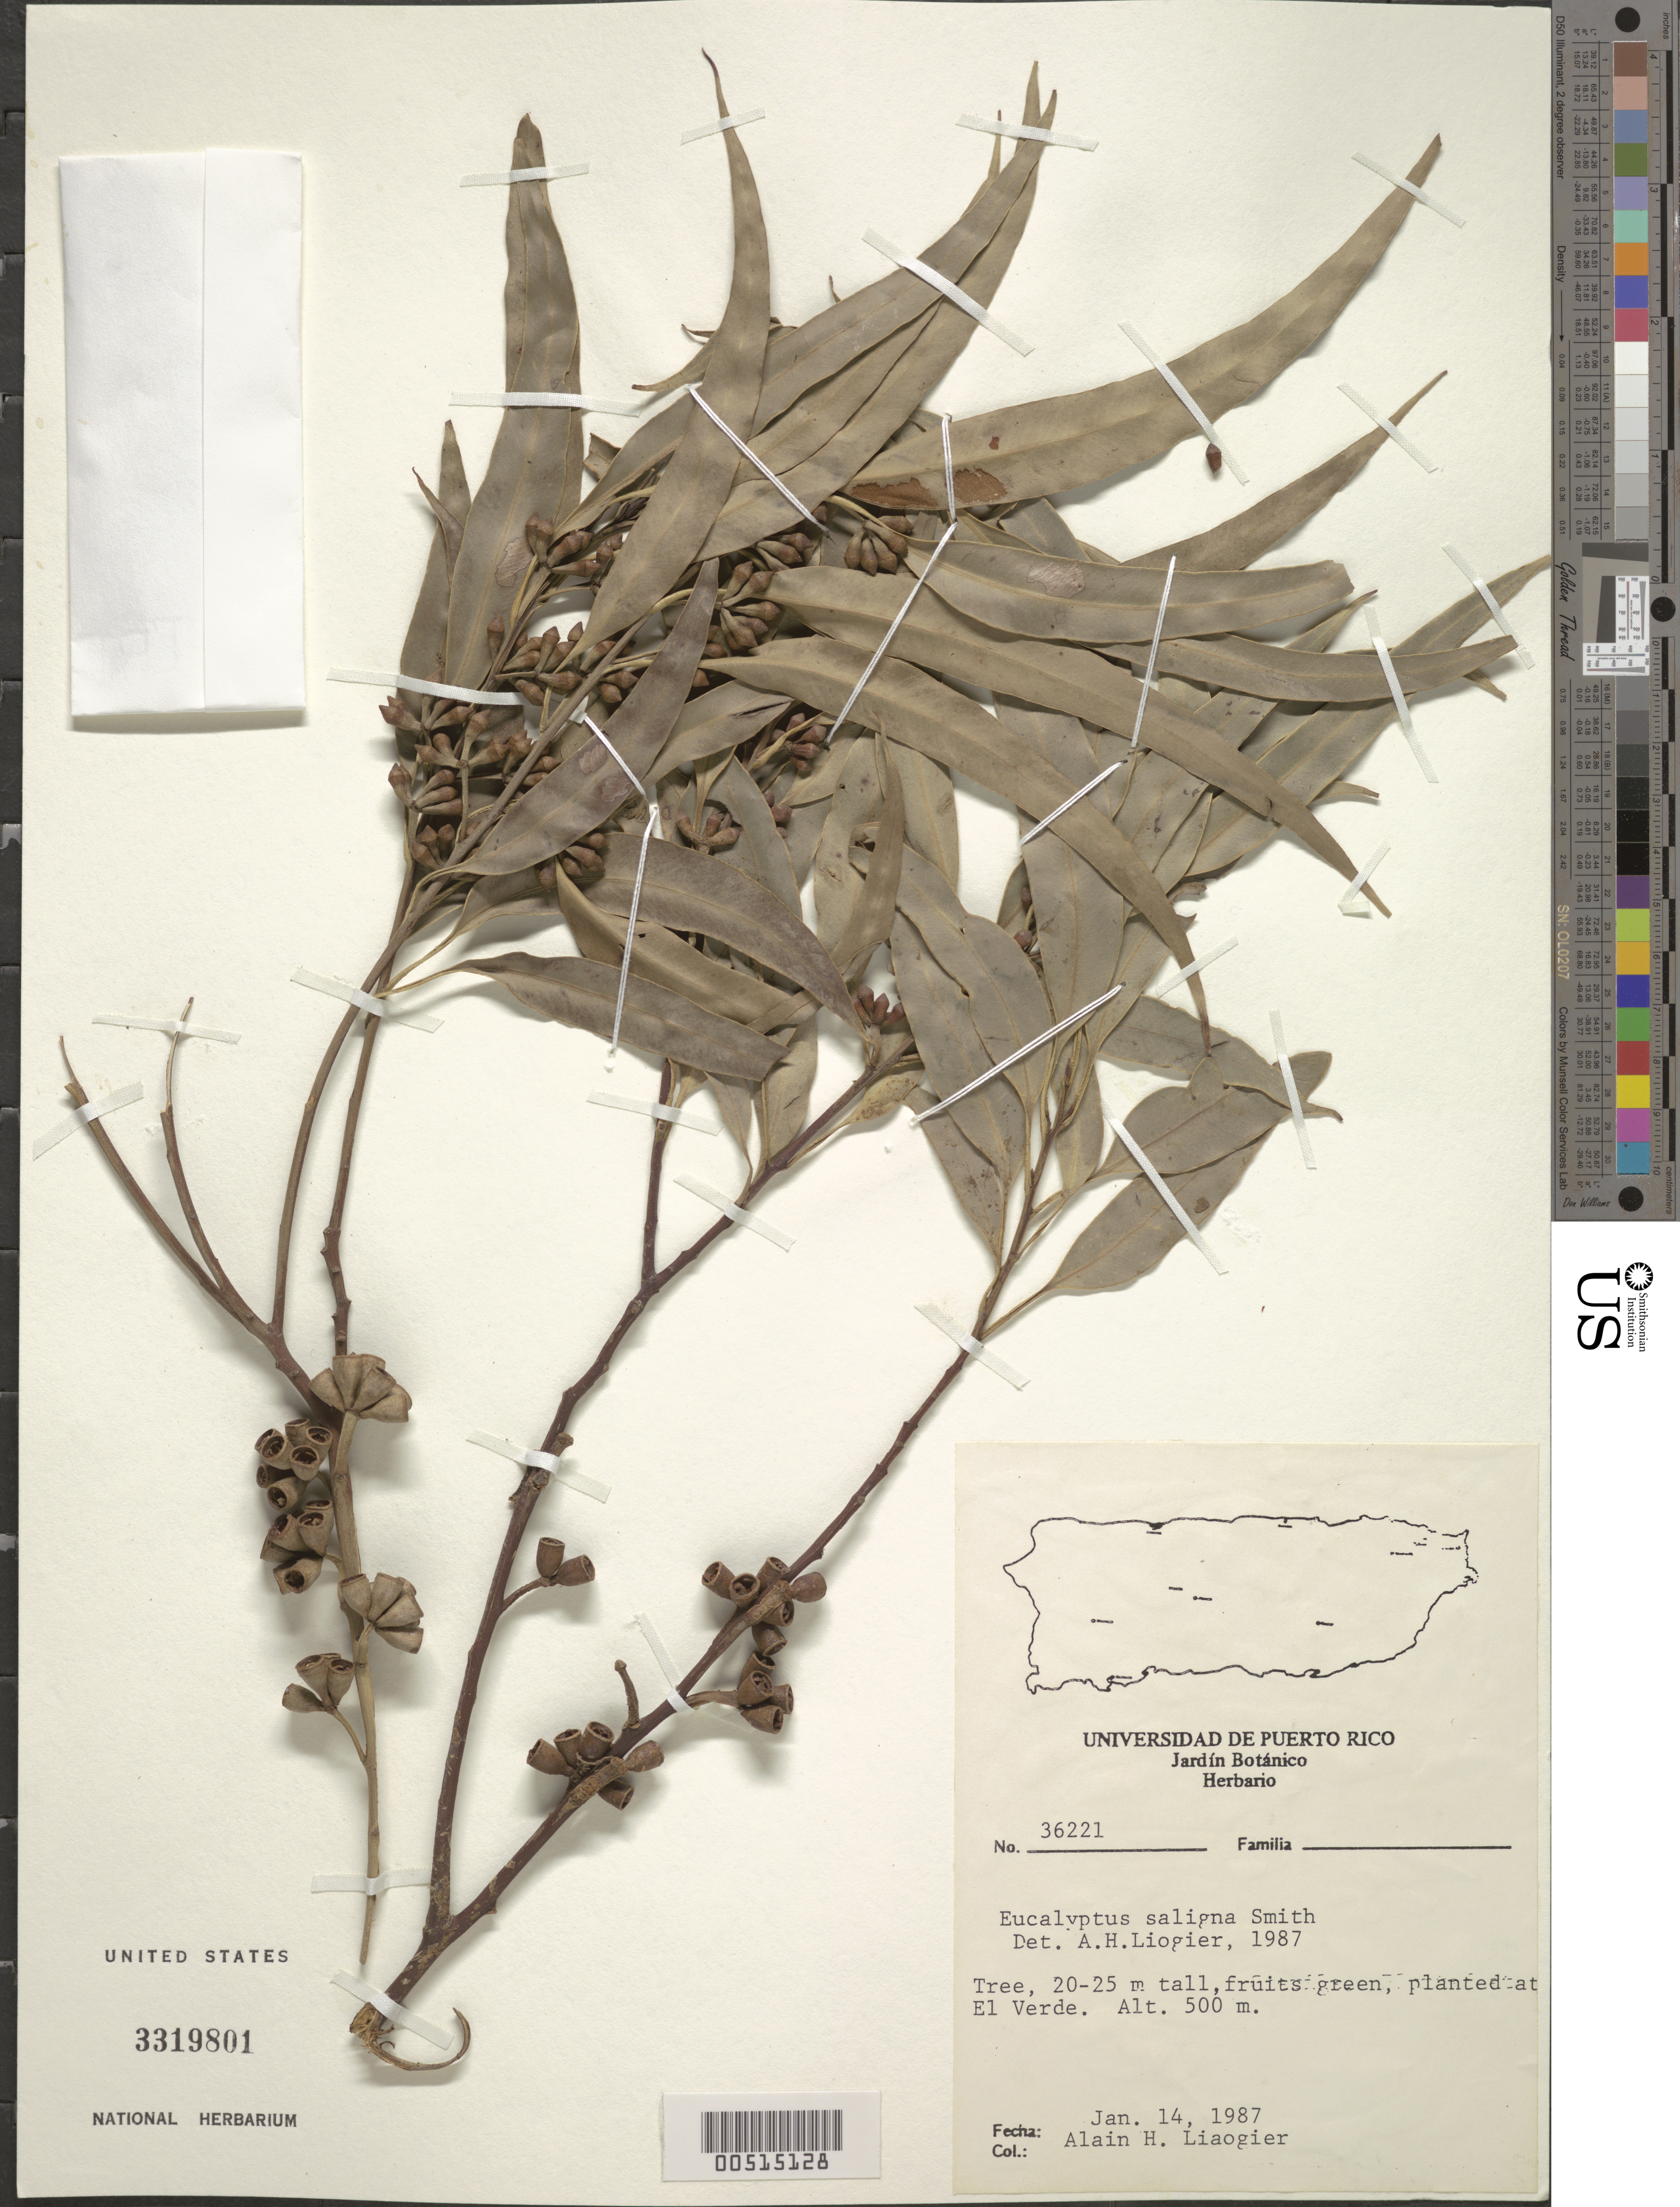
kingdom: Plantae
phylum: Tracheophyta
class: Magnoliopsida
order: Myrtales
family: Myrtaceae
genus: Eucalyptus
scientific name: Eucalyptus saligna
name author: Sm.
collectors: A. H. Liogier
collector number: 36221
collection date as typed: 14 Jan 1987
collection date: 1987-01-14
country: Puerto Rico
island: Greater Antilles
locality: Planted at El Verde.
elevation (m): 500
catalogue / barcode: US 3319801